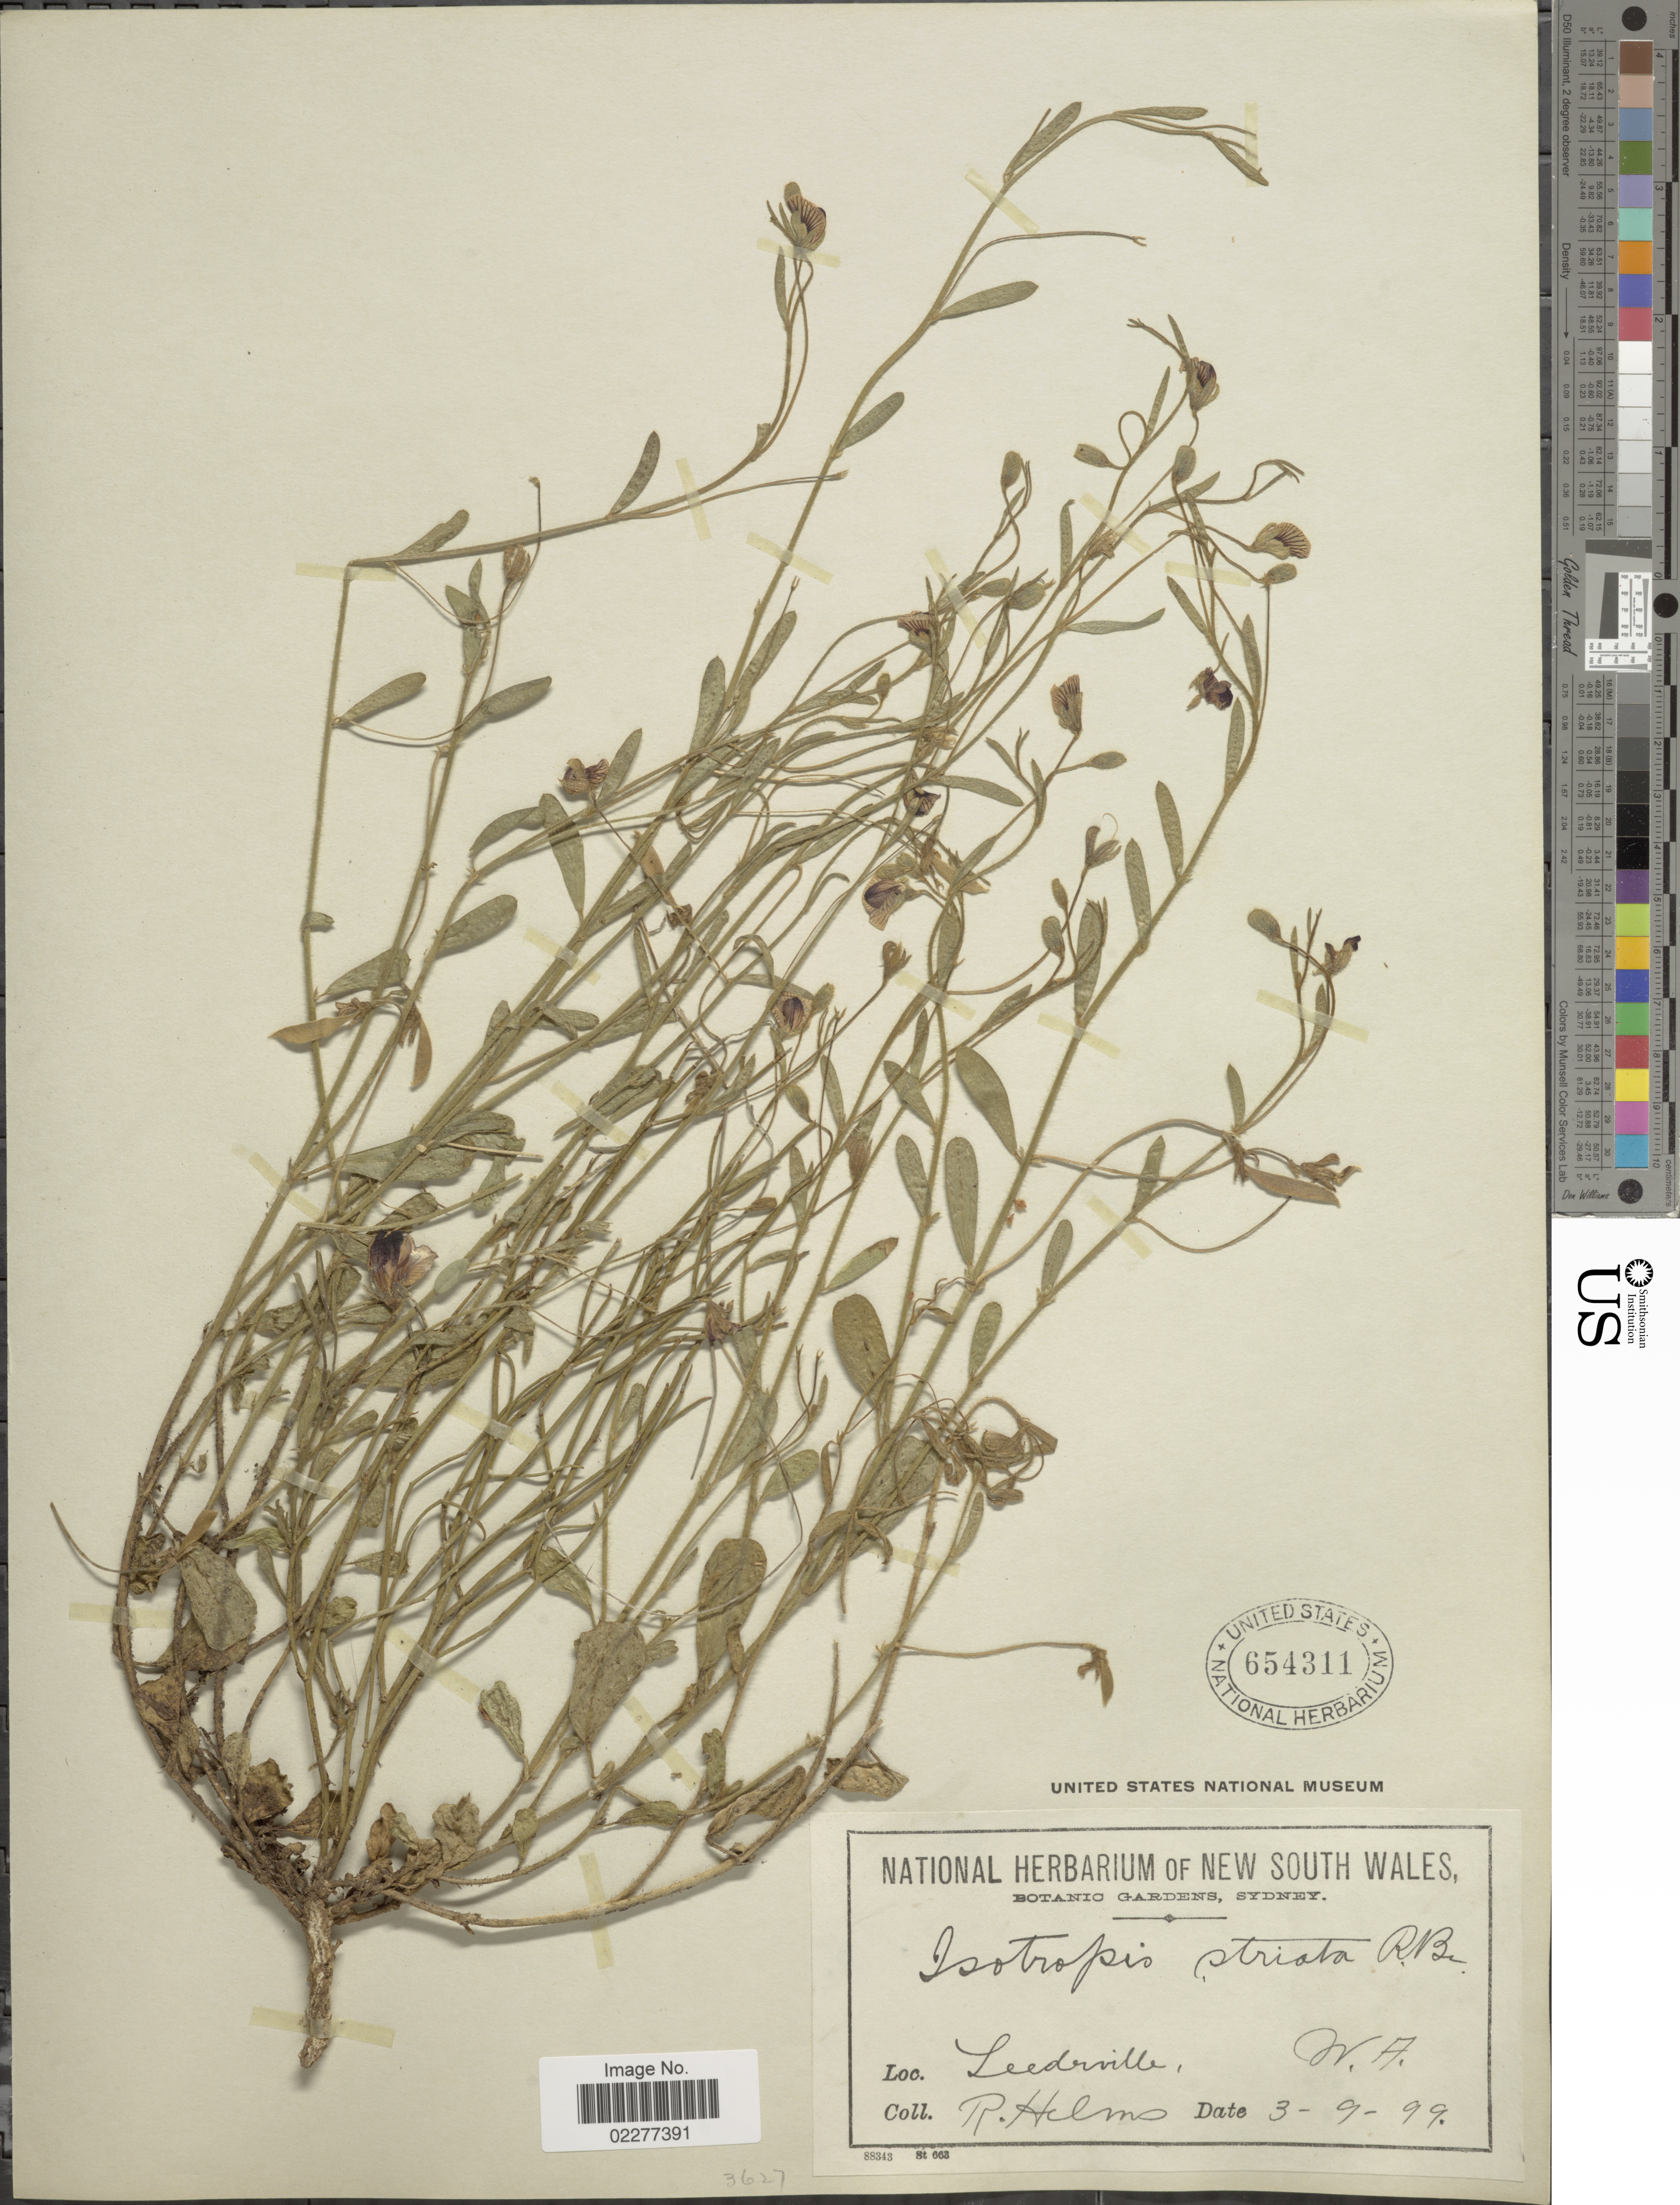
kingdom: Plantae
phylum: Tracheophyta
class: Magnoliopsida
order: Fabales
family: Fabaceae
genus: Isotropis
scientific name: Isotropis striata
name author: Benth.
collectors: R. Helms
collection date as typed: Transcribed d/m/y: 3/9/99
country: Australia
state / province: Western Australia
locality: Leedville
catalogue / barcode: US 654311